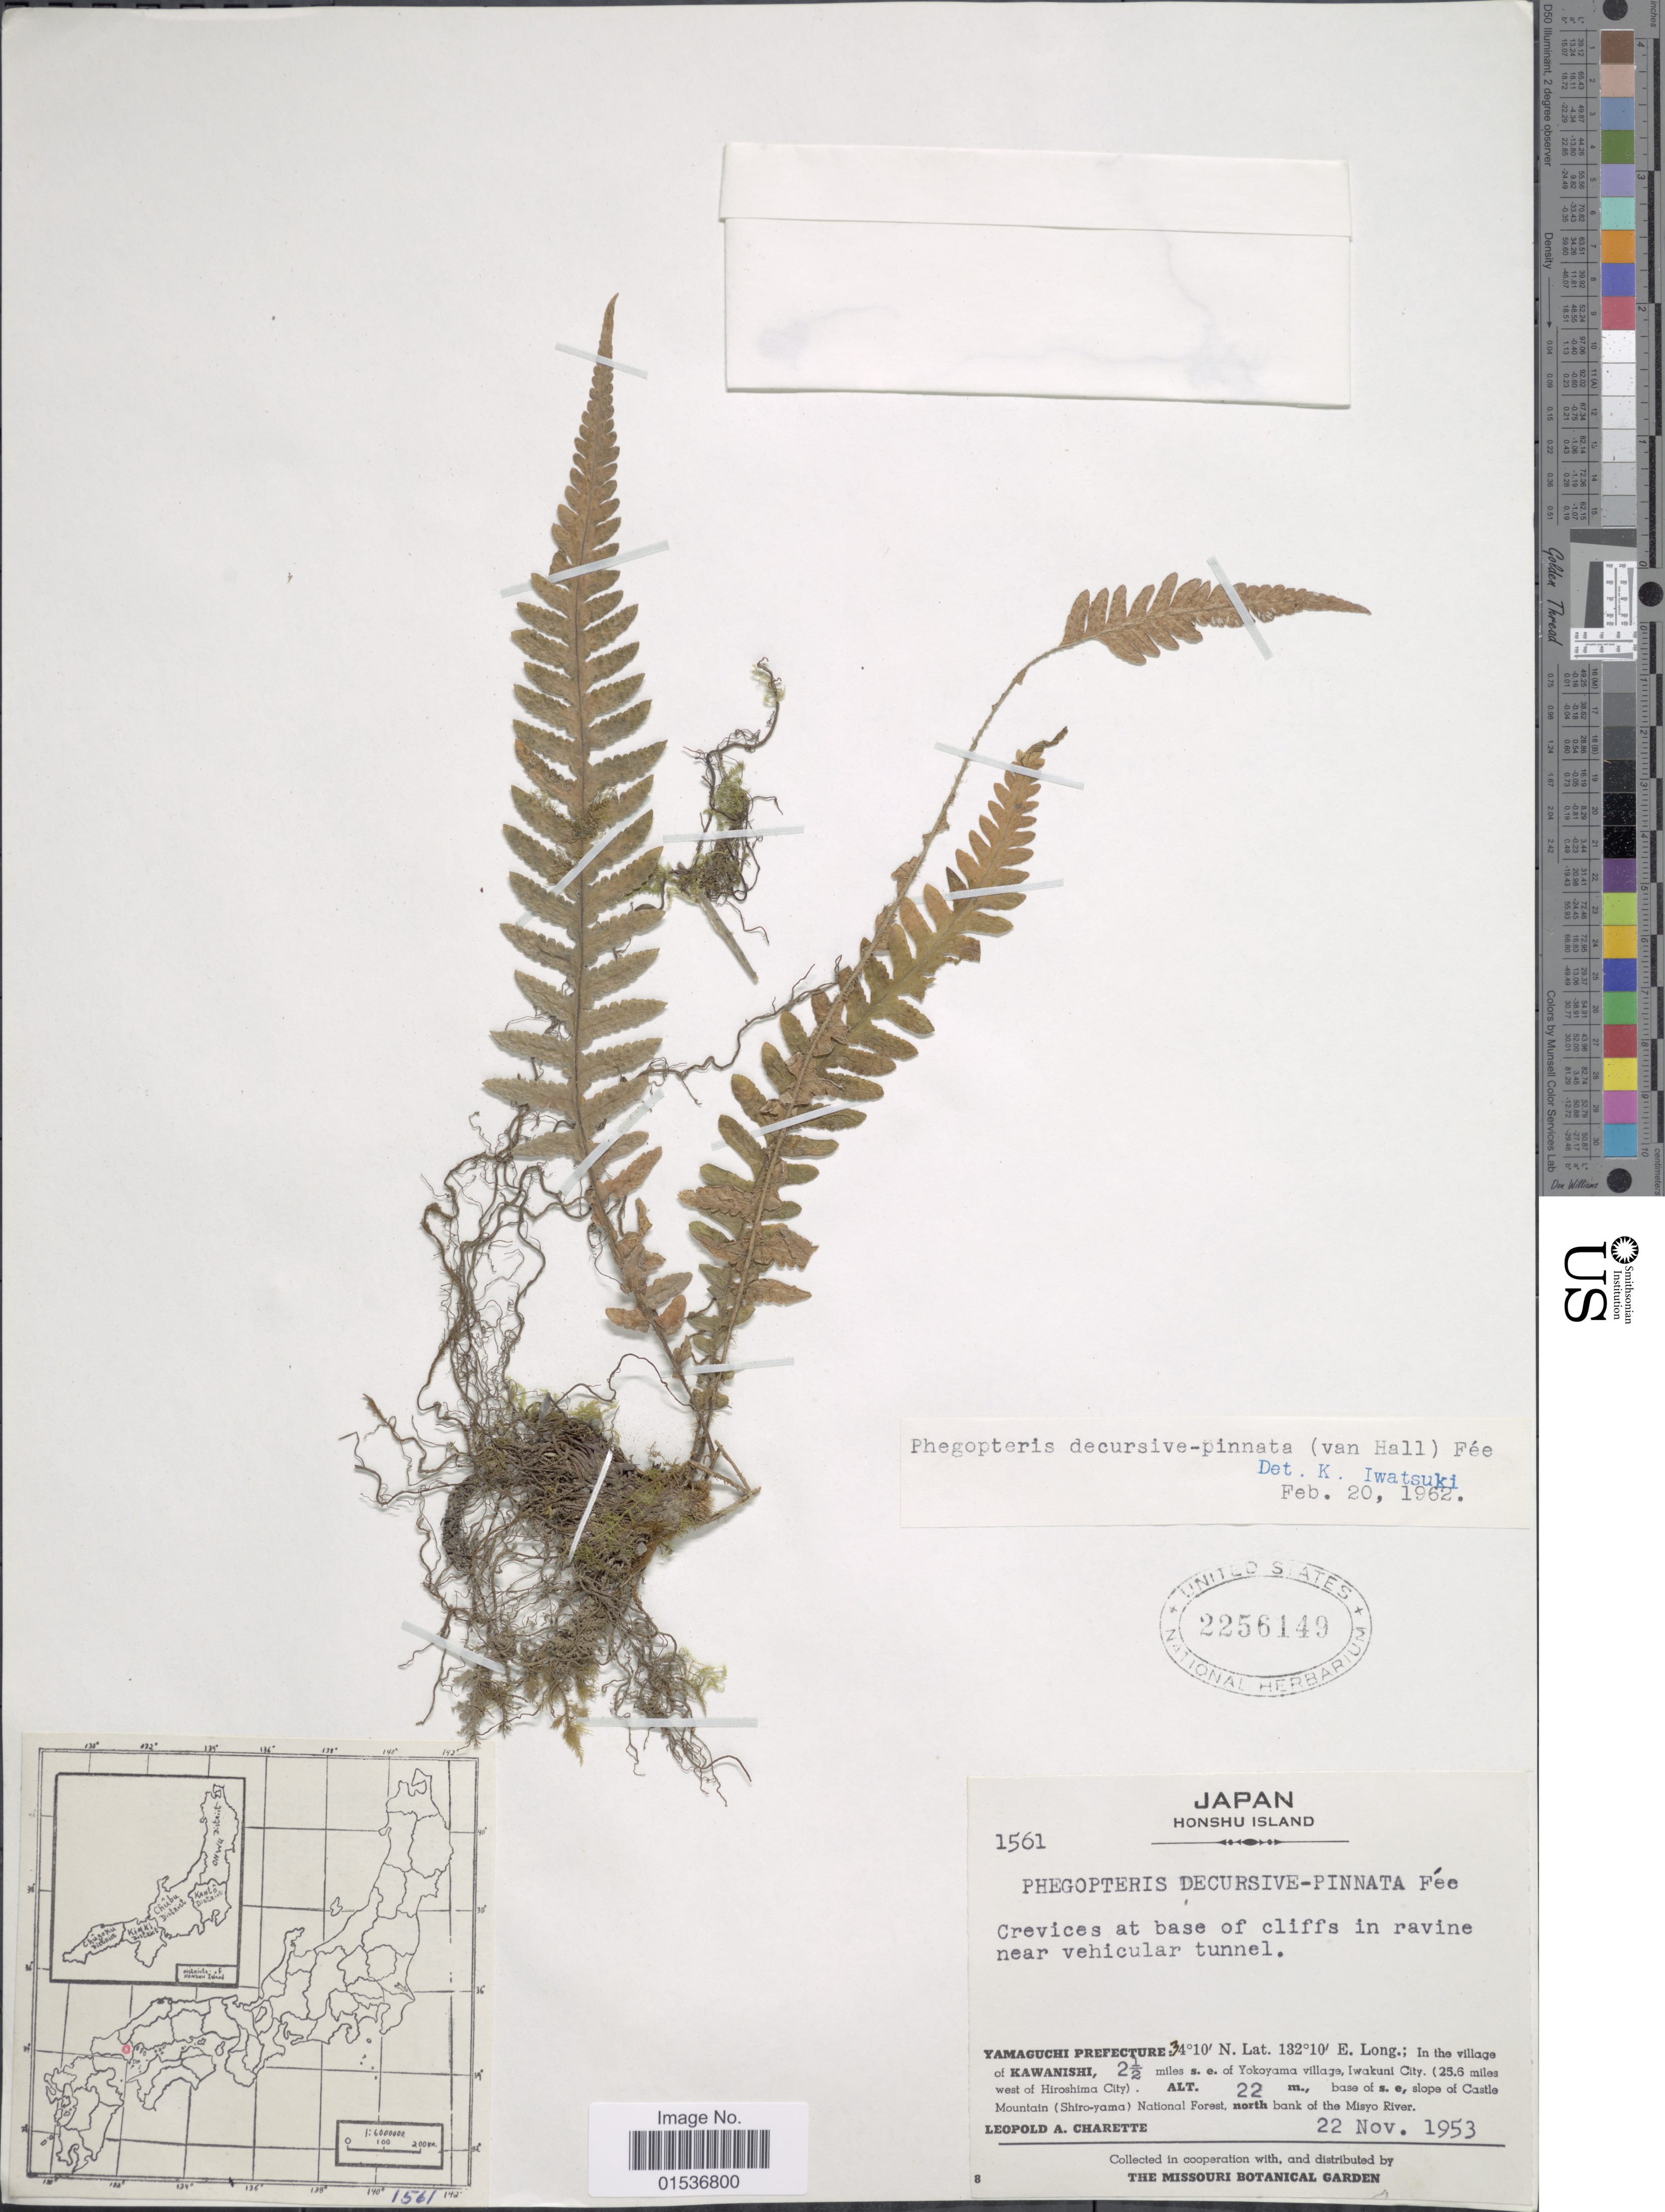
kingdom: Plantae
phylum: Tracheophyta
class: Polypodiopsida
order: Polypodiales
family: Thelypteridaceae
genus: Phegopteris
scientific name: Phegopteris decursivepinnata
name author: (H.C. Hall) Fée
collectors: L. A. Charette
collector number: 1561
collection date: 1953-11-22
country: Japan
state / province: Yamaguti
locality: Japan, Honshu Island. Yamaguchi Prefecture; in the village of Kawanishi, 2½ miles s.e. of Yokoyama village, Iwakuni City, (25.6 miles west of Hiroshima City), base of s.e, slope of Castle Mountain (Shiro-yama) National Forest, north bank of the Misyo River.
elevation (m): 22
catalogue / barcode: US 2256149